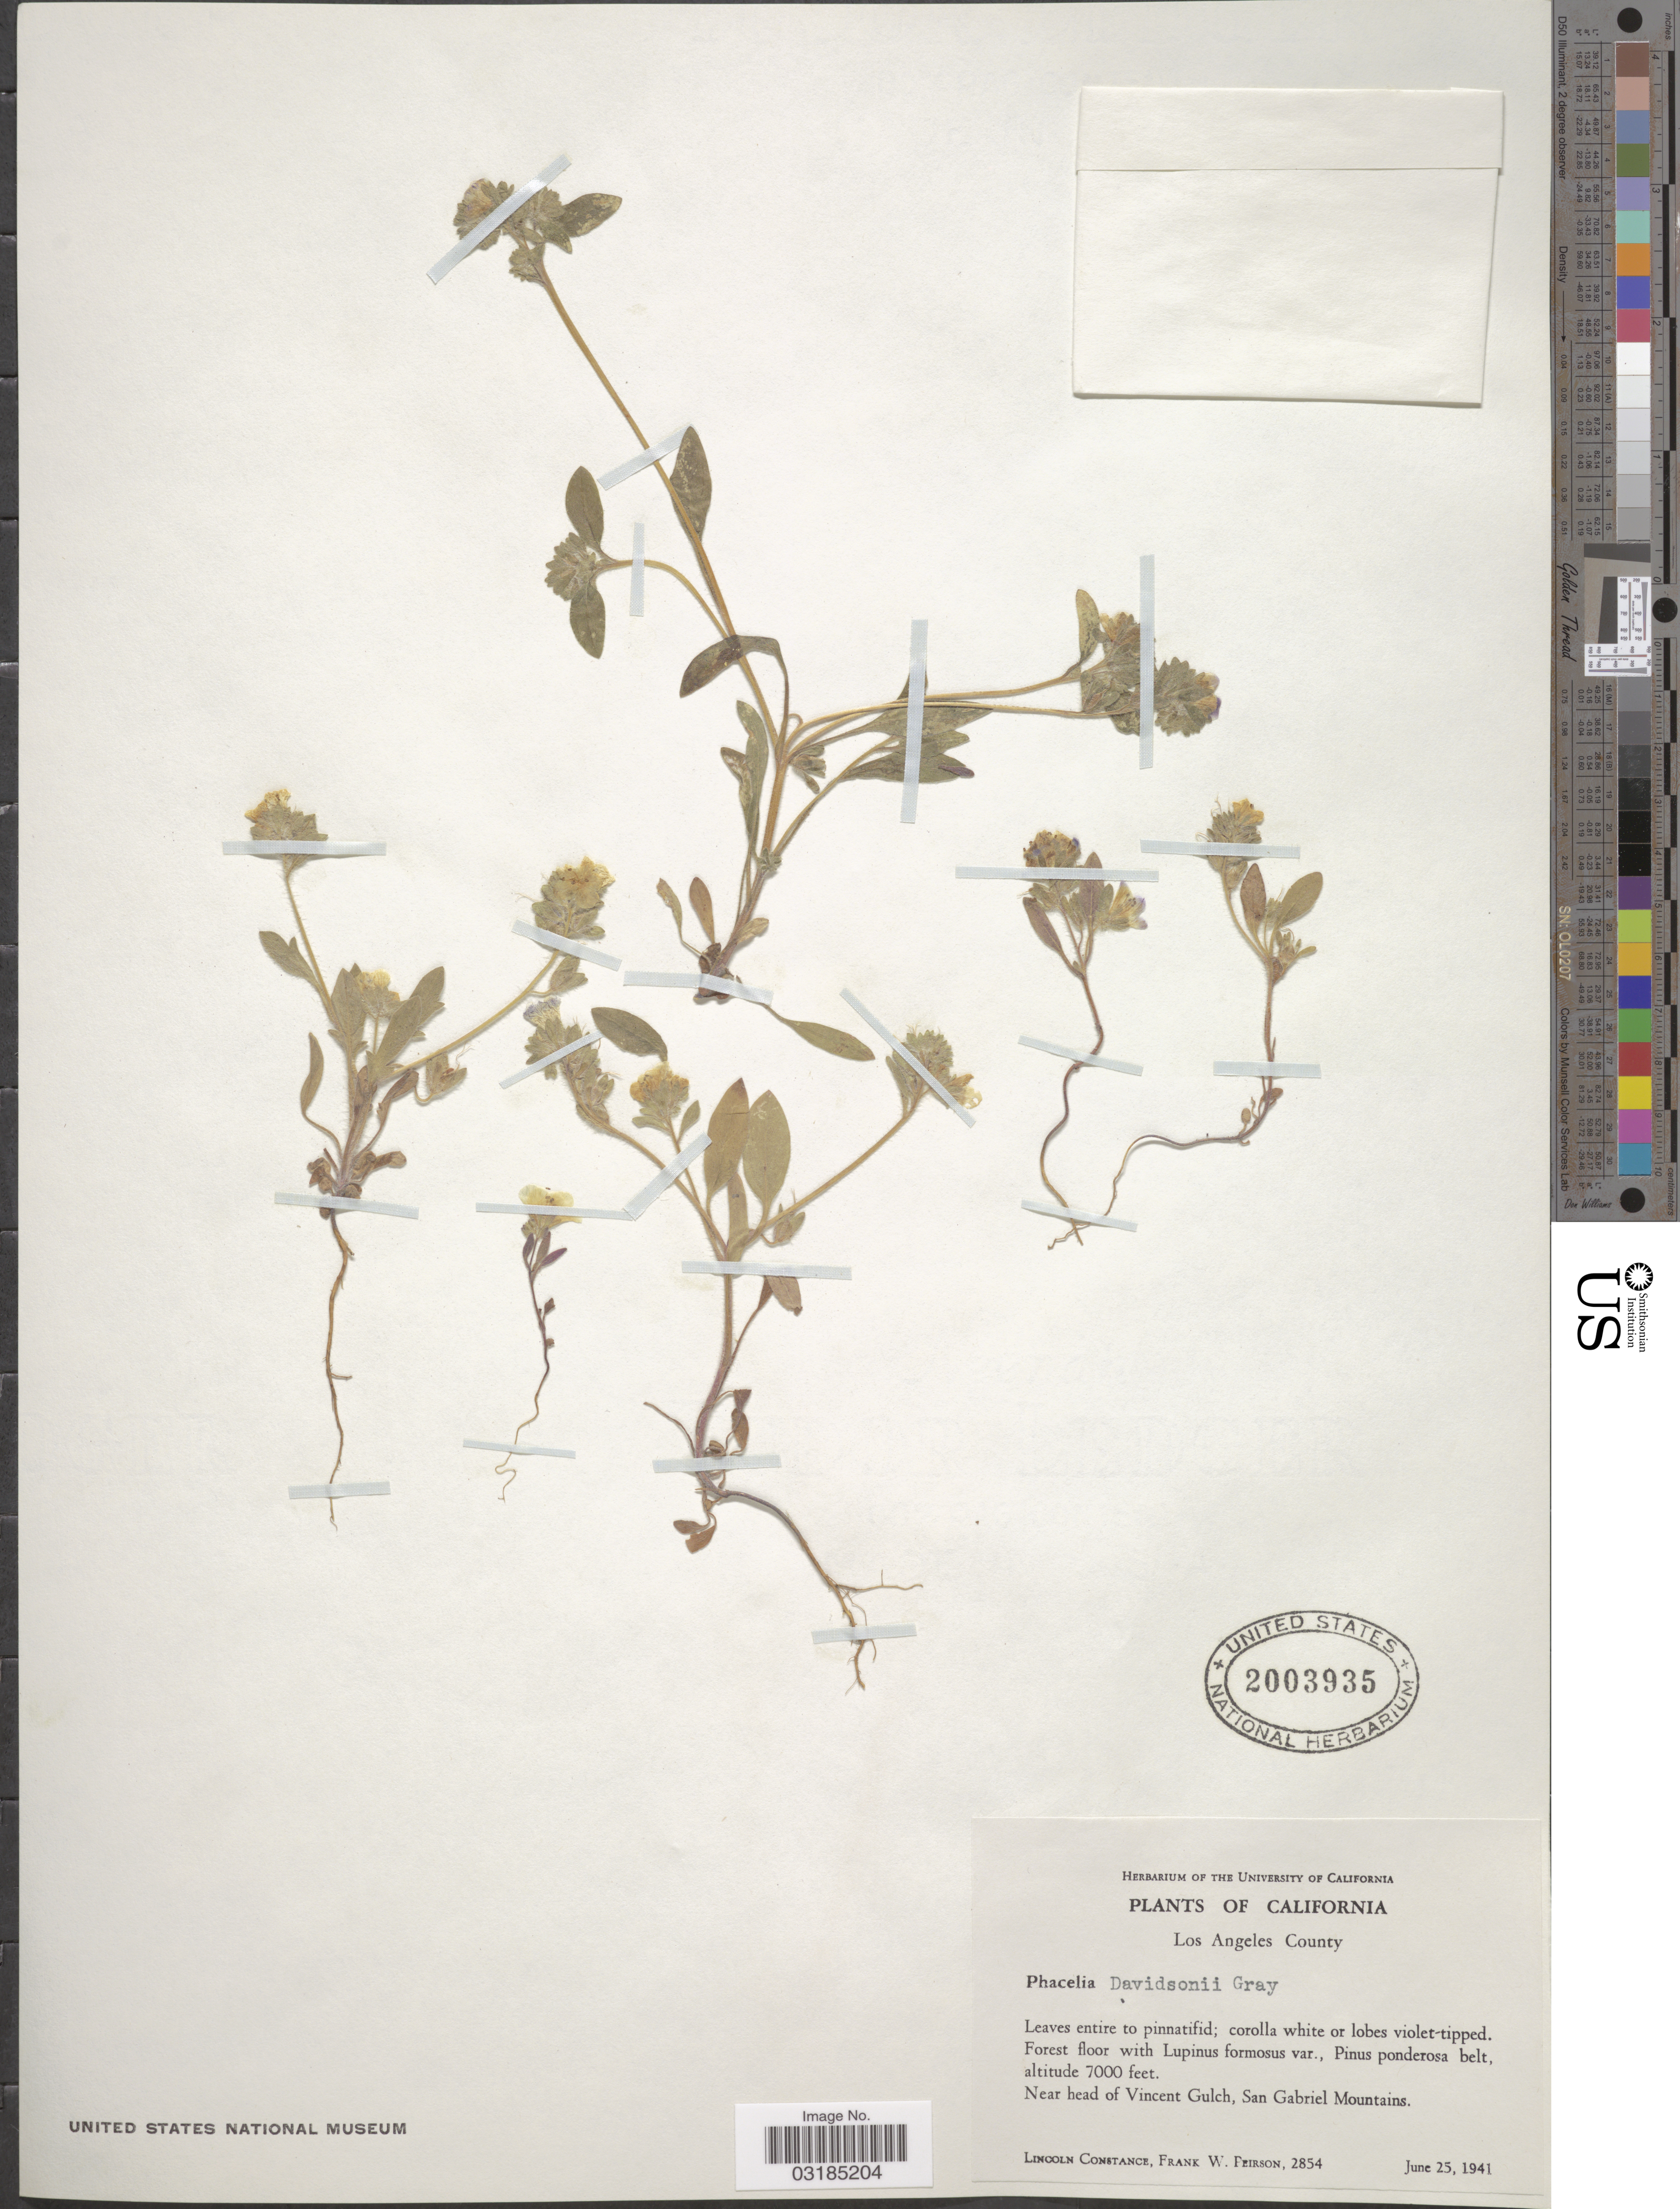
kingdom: Plantae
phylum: Tracheophyta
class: Magnoliopsida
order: Boraginales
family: Hydrophyllaceae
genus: Phacelia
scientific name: Phacelia davidsonii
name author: A. Gray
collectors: L. Constance & F. Peirson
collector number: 2854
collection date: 1941-06-25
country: United States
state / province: California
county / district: Los Angeles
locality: Los Angeles County. Near head of Vincent Gulch, San Gabriel Mountains.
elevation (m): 2134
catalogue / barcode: US 2003935